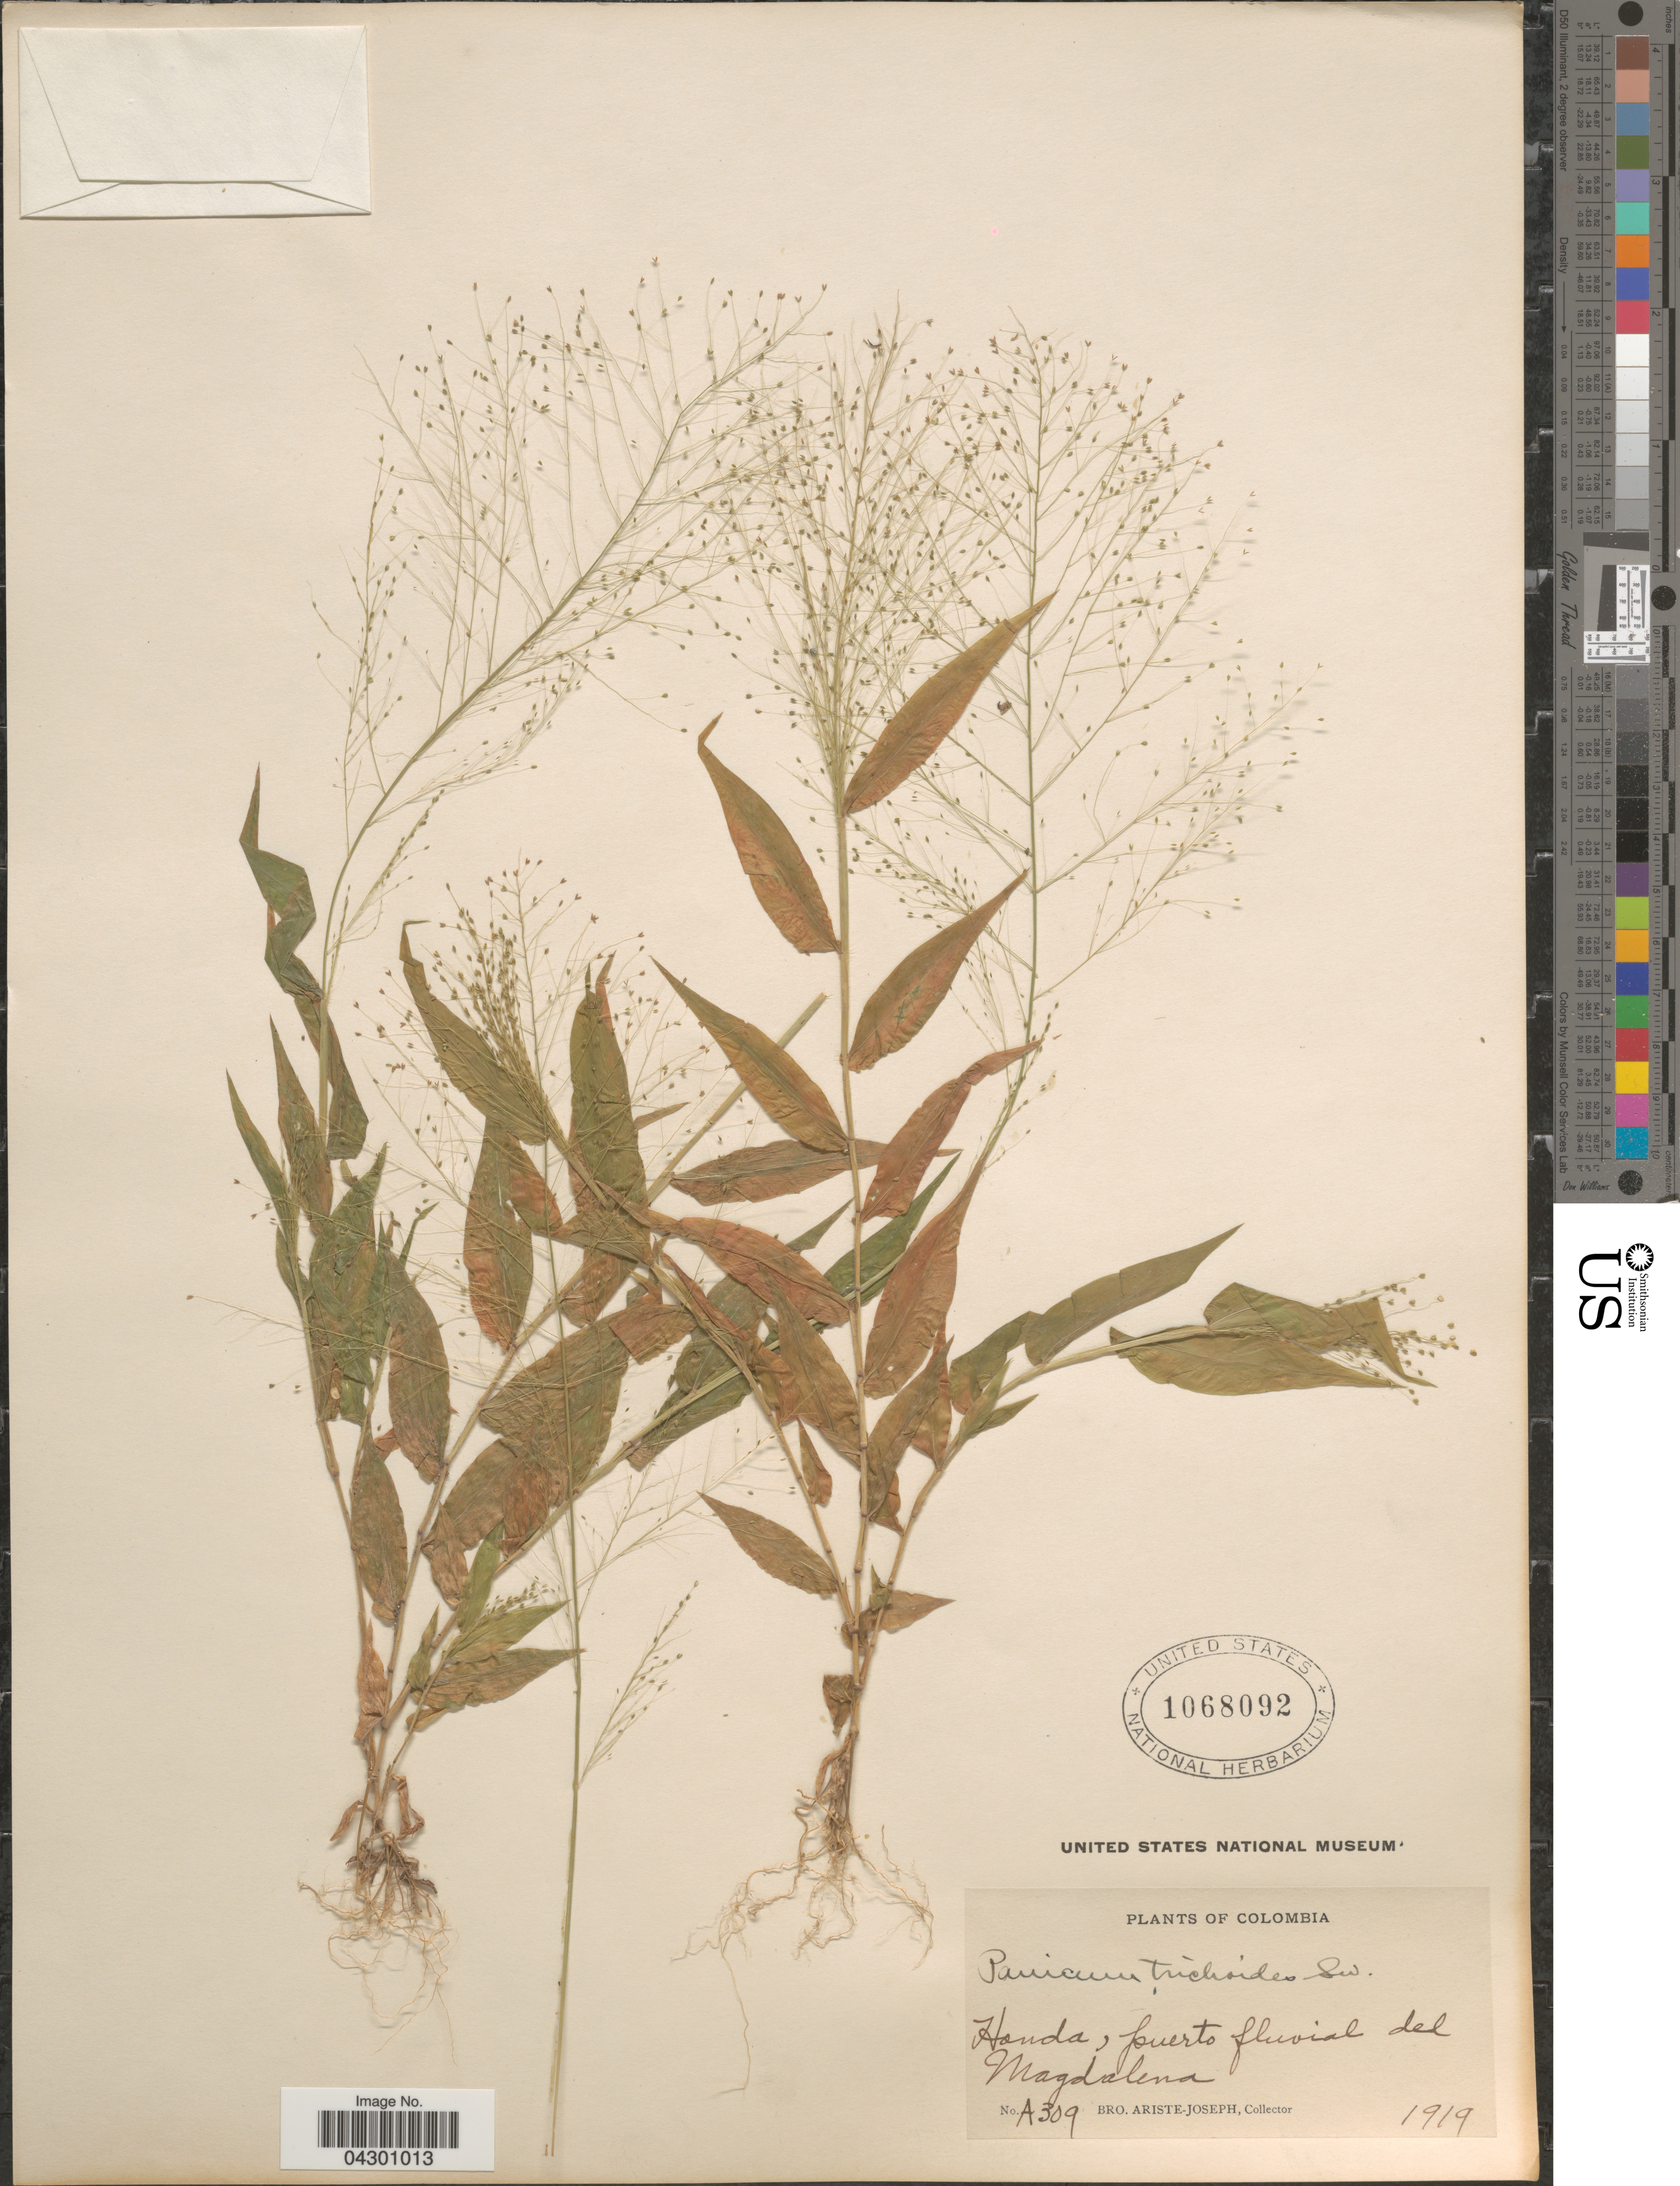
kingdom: Plantae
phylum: Tracheophyta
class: Liliopsida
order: Poales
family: Poaceae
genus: Panicum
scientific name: Panicum trichoides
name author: Sw.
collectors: Bro. Ariste-Joseph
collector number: A309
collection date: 1919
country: Colombia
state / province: Magdalena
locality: Honda, puerto fluvial del Magdalena.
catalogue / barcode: US 1068092